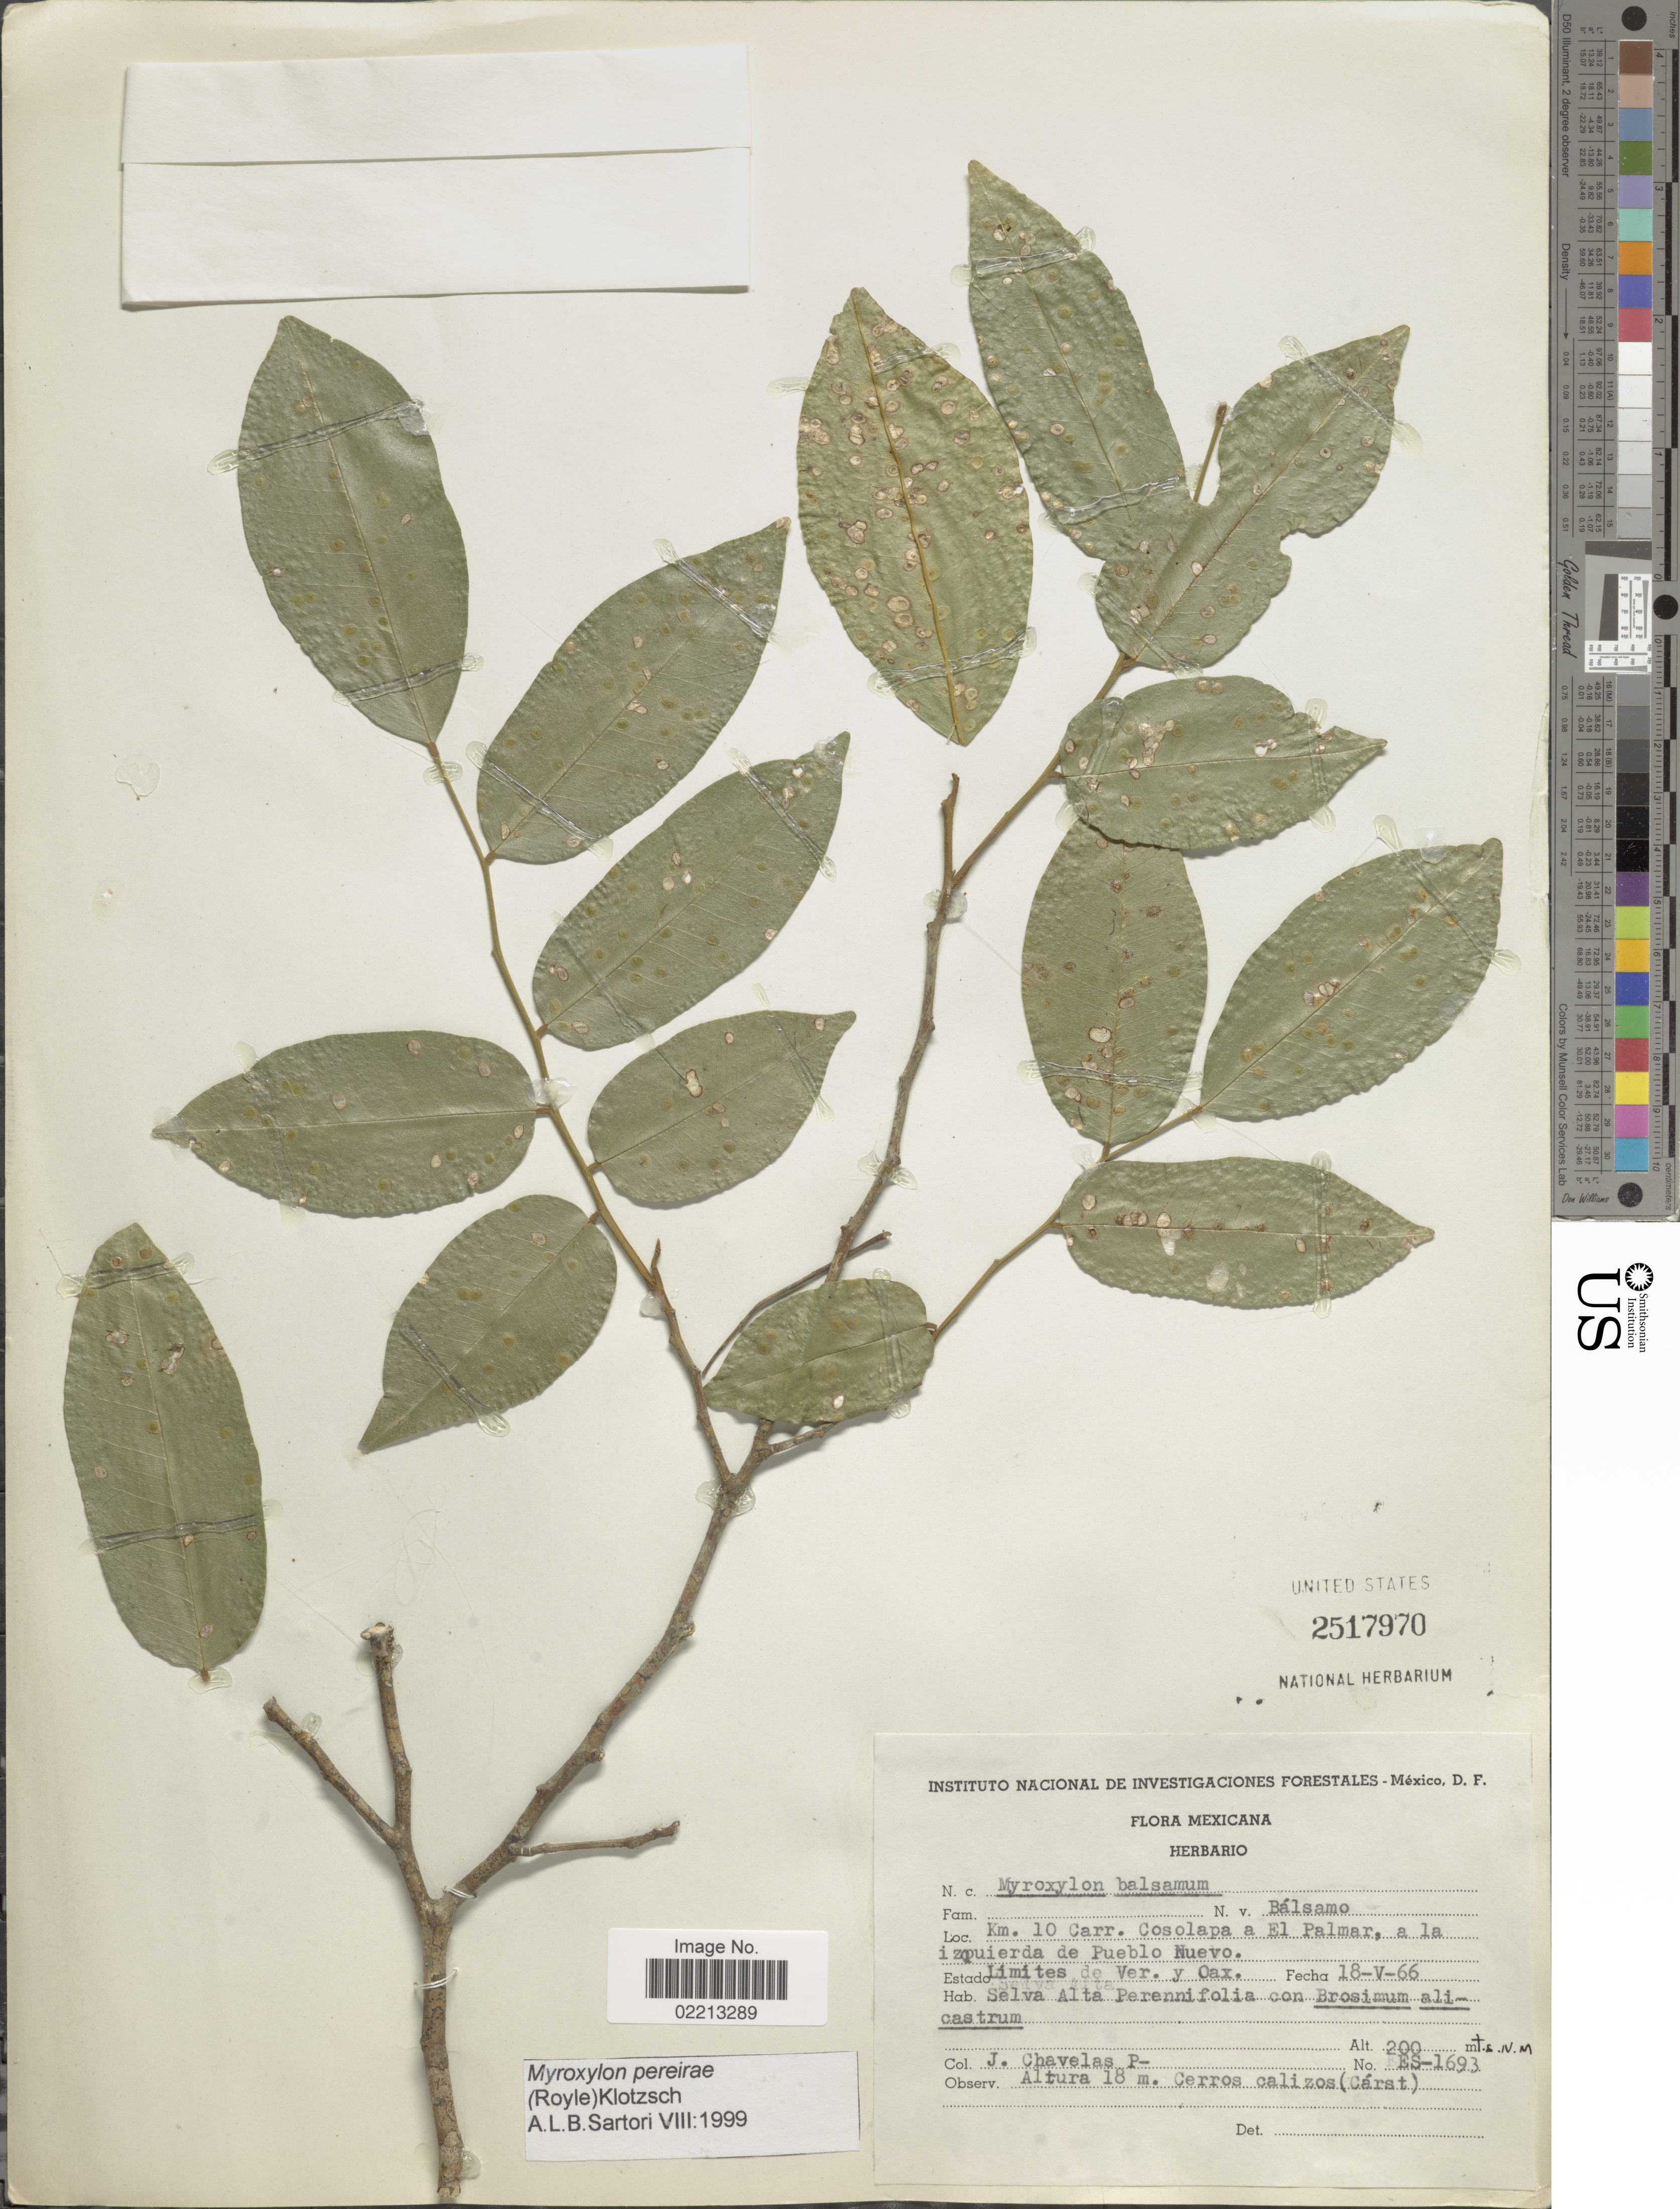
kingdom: Plantae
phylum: Tracheophyta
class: Magnoliopsida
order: Fabales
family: Fabaceae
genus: Myroxylon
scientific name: Myroxylon pereirae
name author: (Royle) Klotzsch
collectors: J. Chavelas P.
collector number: BES-1693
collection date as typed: Transcribed d/m/y: 18/5/66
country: Mexico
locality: Km 10. Carr. Cosolapa a El Palmar, a la izqueirda de Pueblo Nuevo. Limites de Ver. y Oax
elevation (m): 200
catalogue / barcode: US 2517970